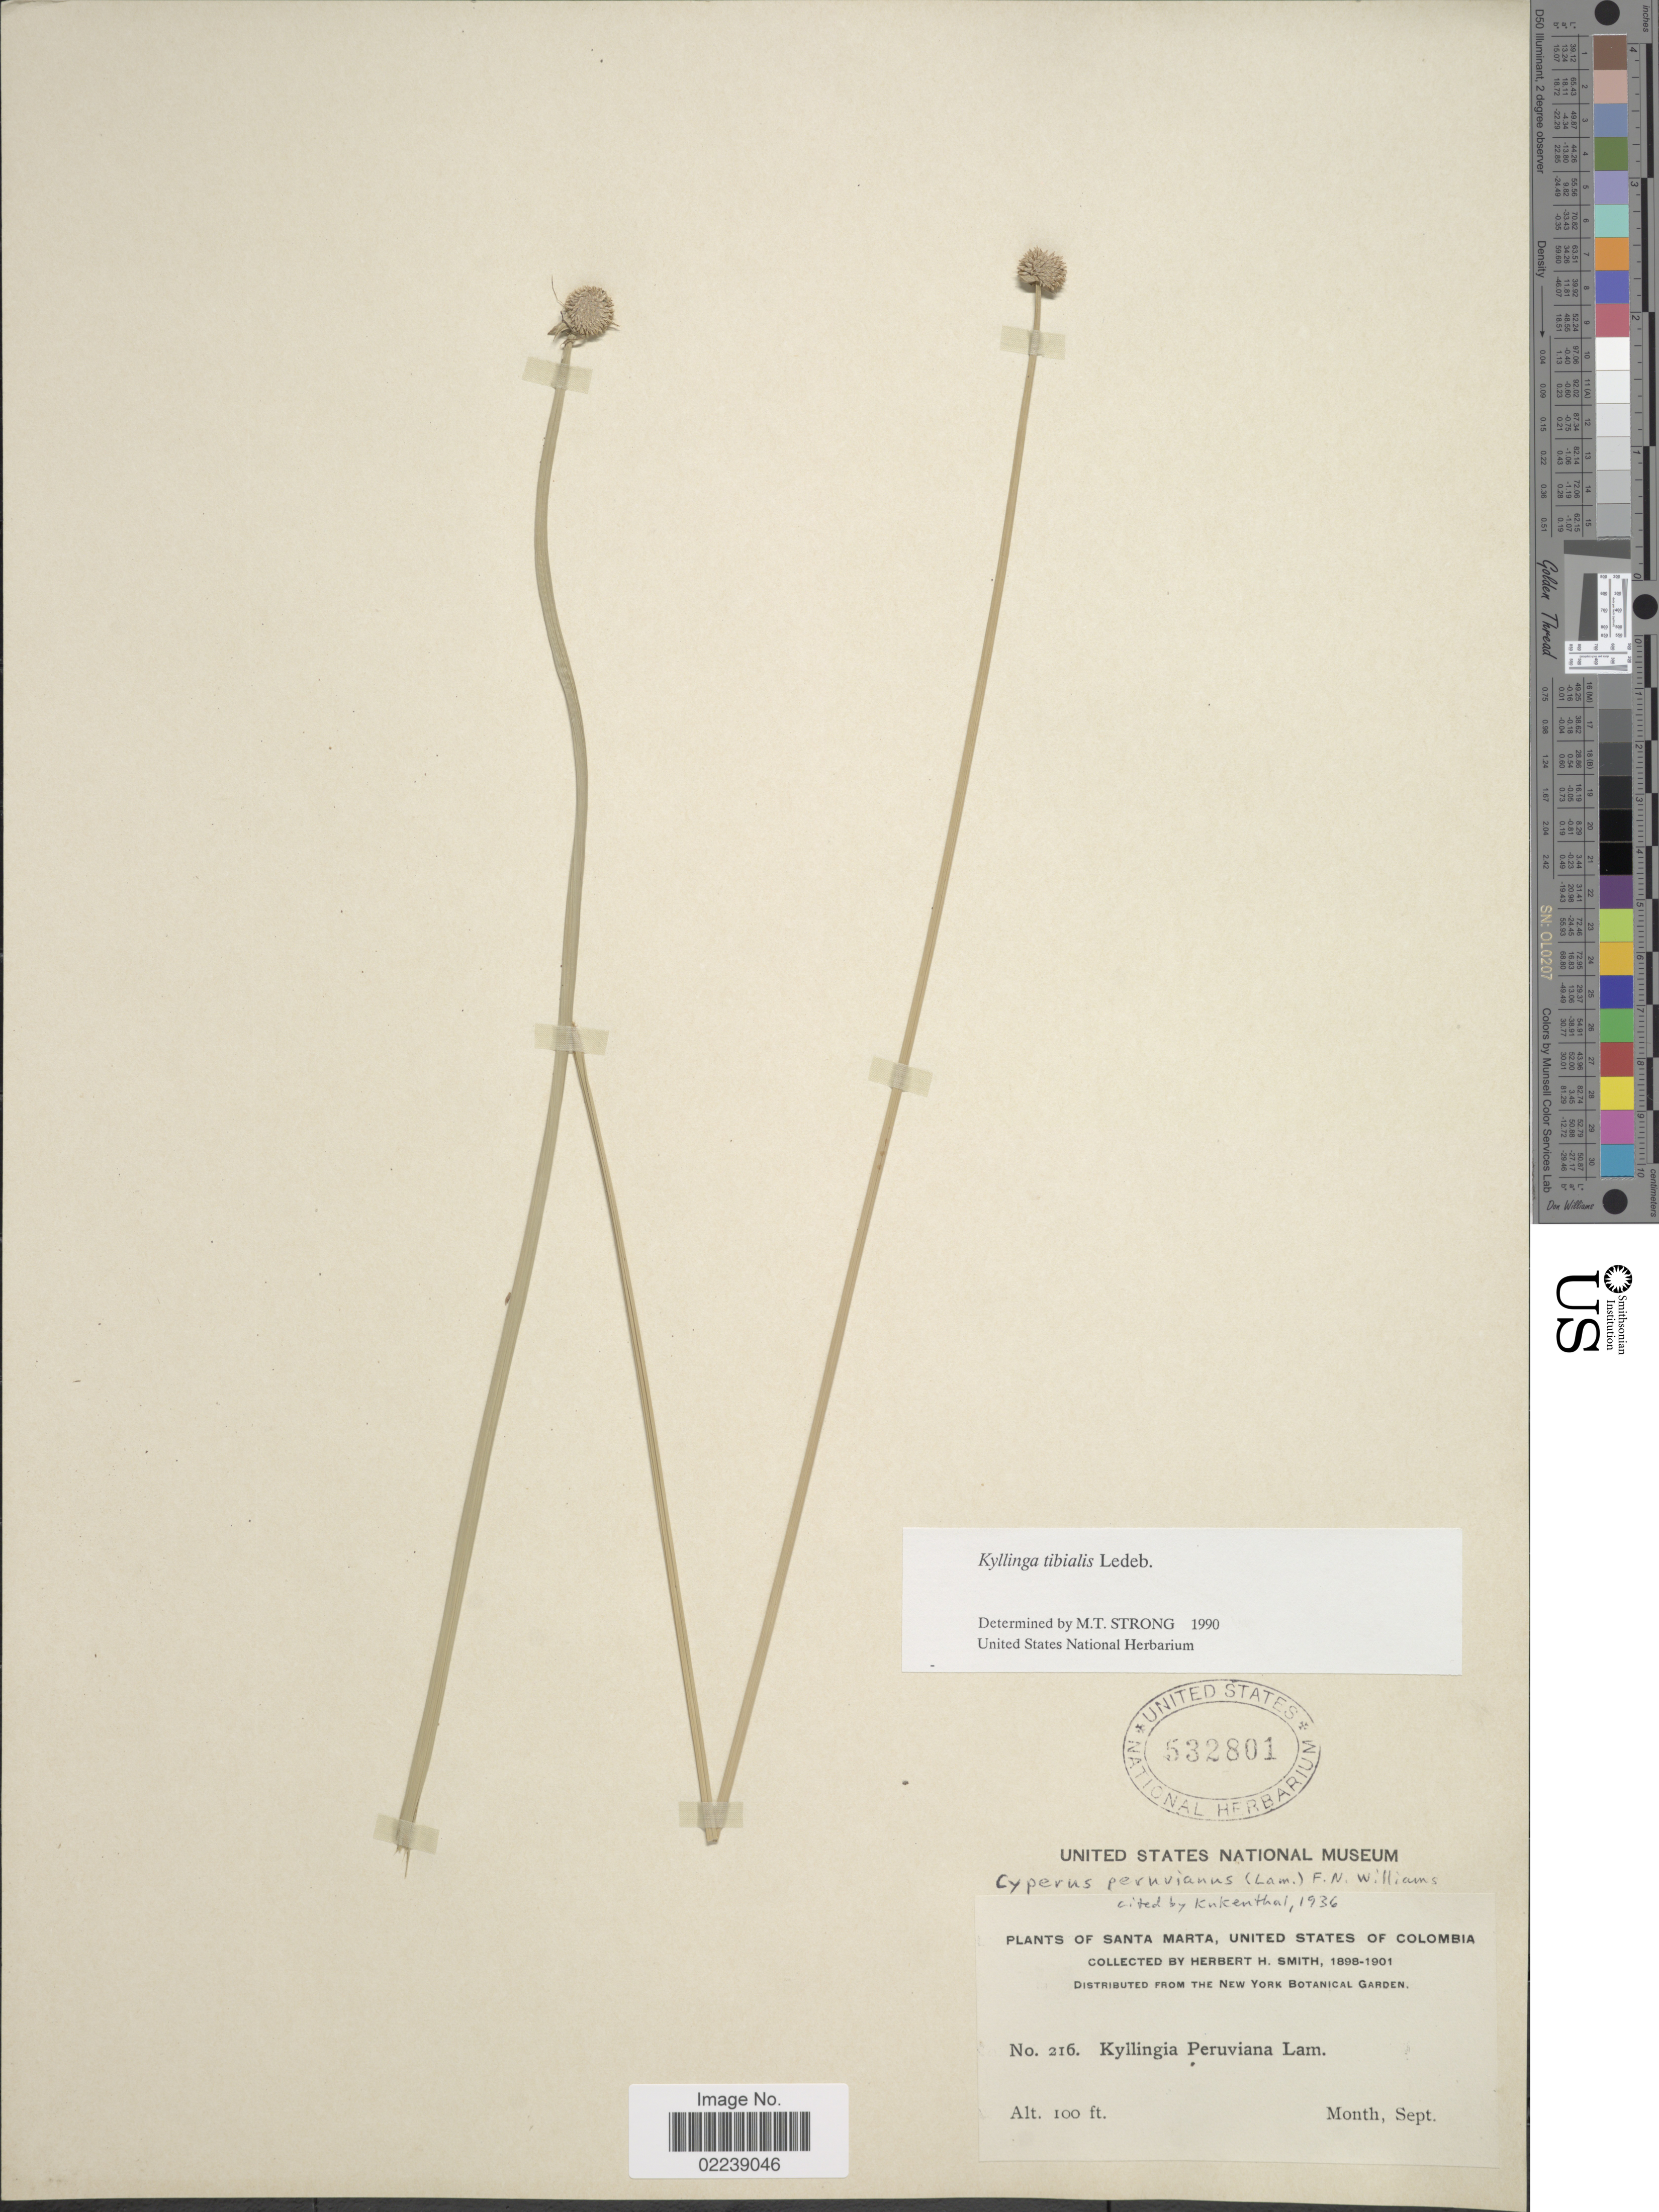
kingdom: Plantae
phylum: Tracheophyta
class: Liliopsida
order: Poales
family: Cyperaceae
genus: Cyperus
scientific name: Cyperus tibialis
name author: (Poit. ex Ledeb.) Govaerts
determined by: Strong, Mark T., (BOT), Smithsonian Institution - National Museum of Natural History (UNITED STATES)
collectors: Herbert H. Smith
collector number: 216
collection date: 1898-09/1901-09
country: Colombia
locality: Santa Marta, United States of Columbia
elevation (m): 30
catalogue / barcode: US 532801